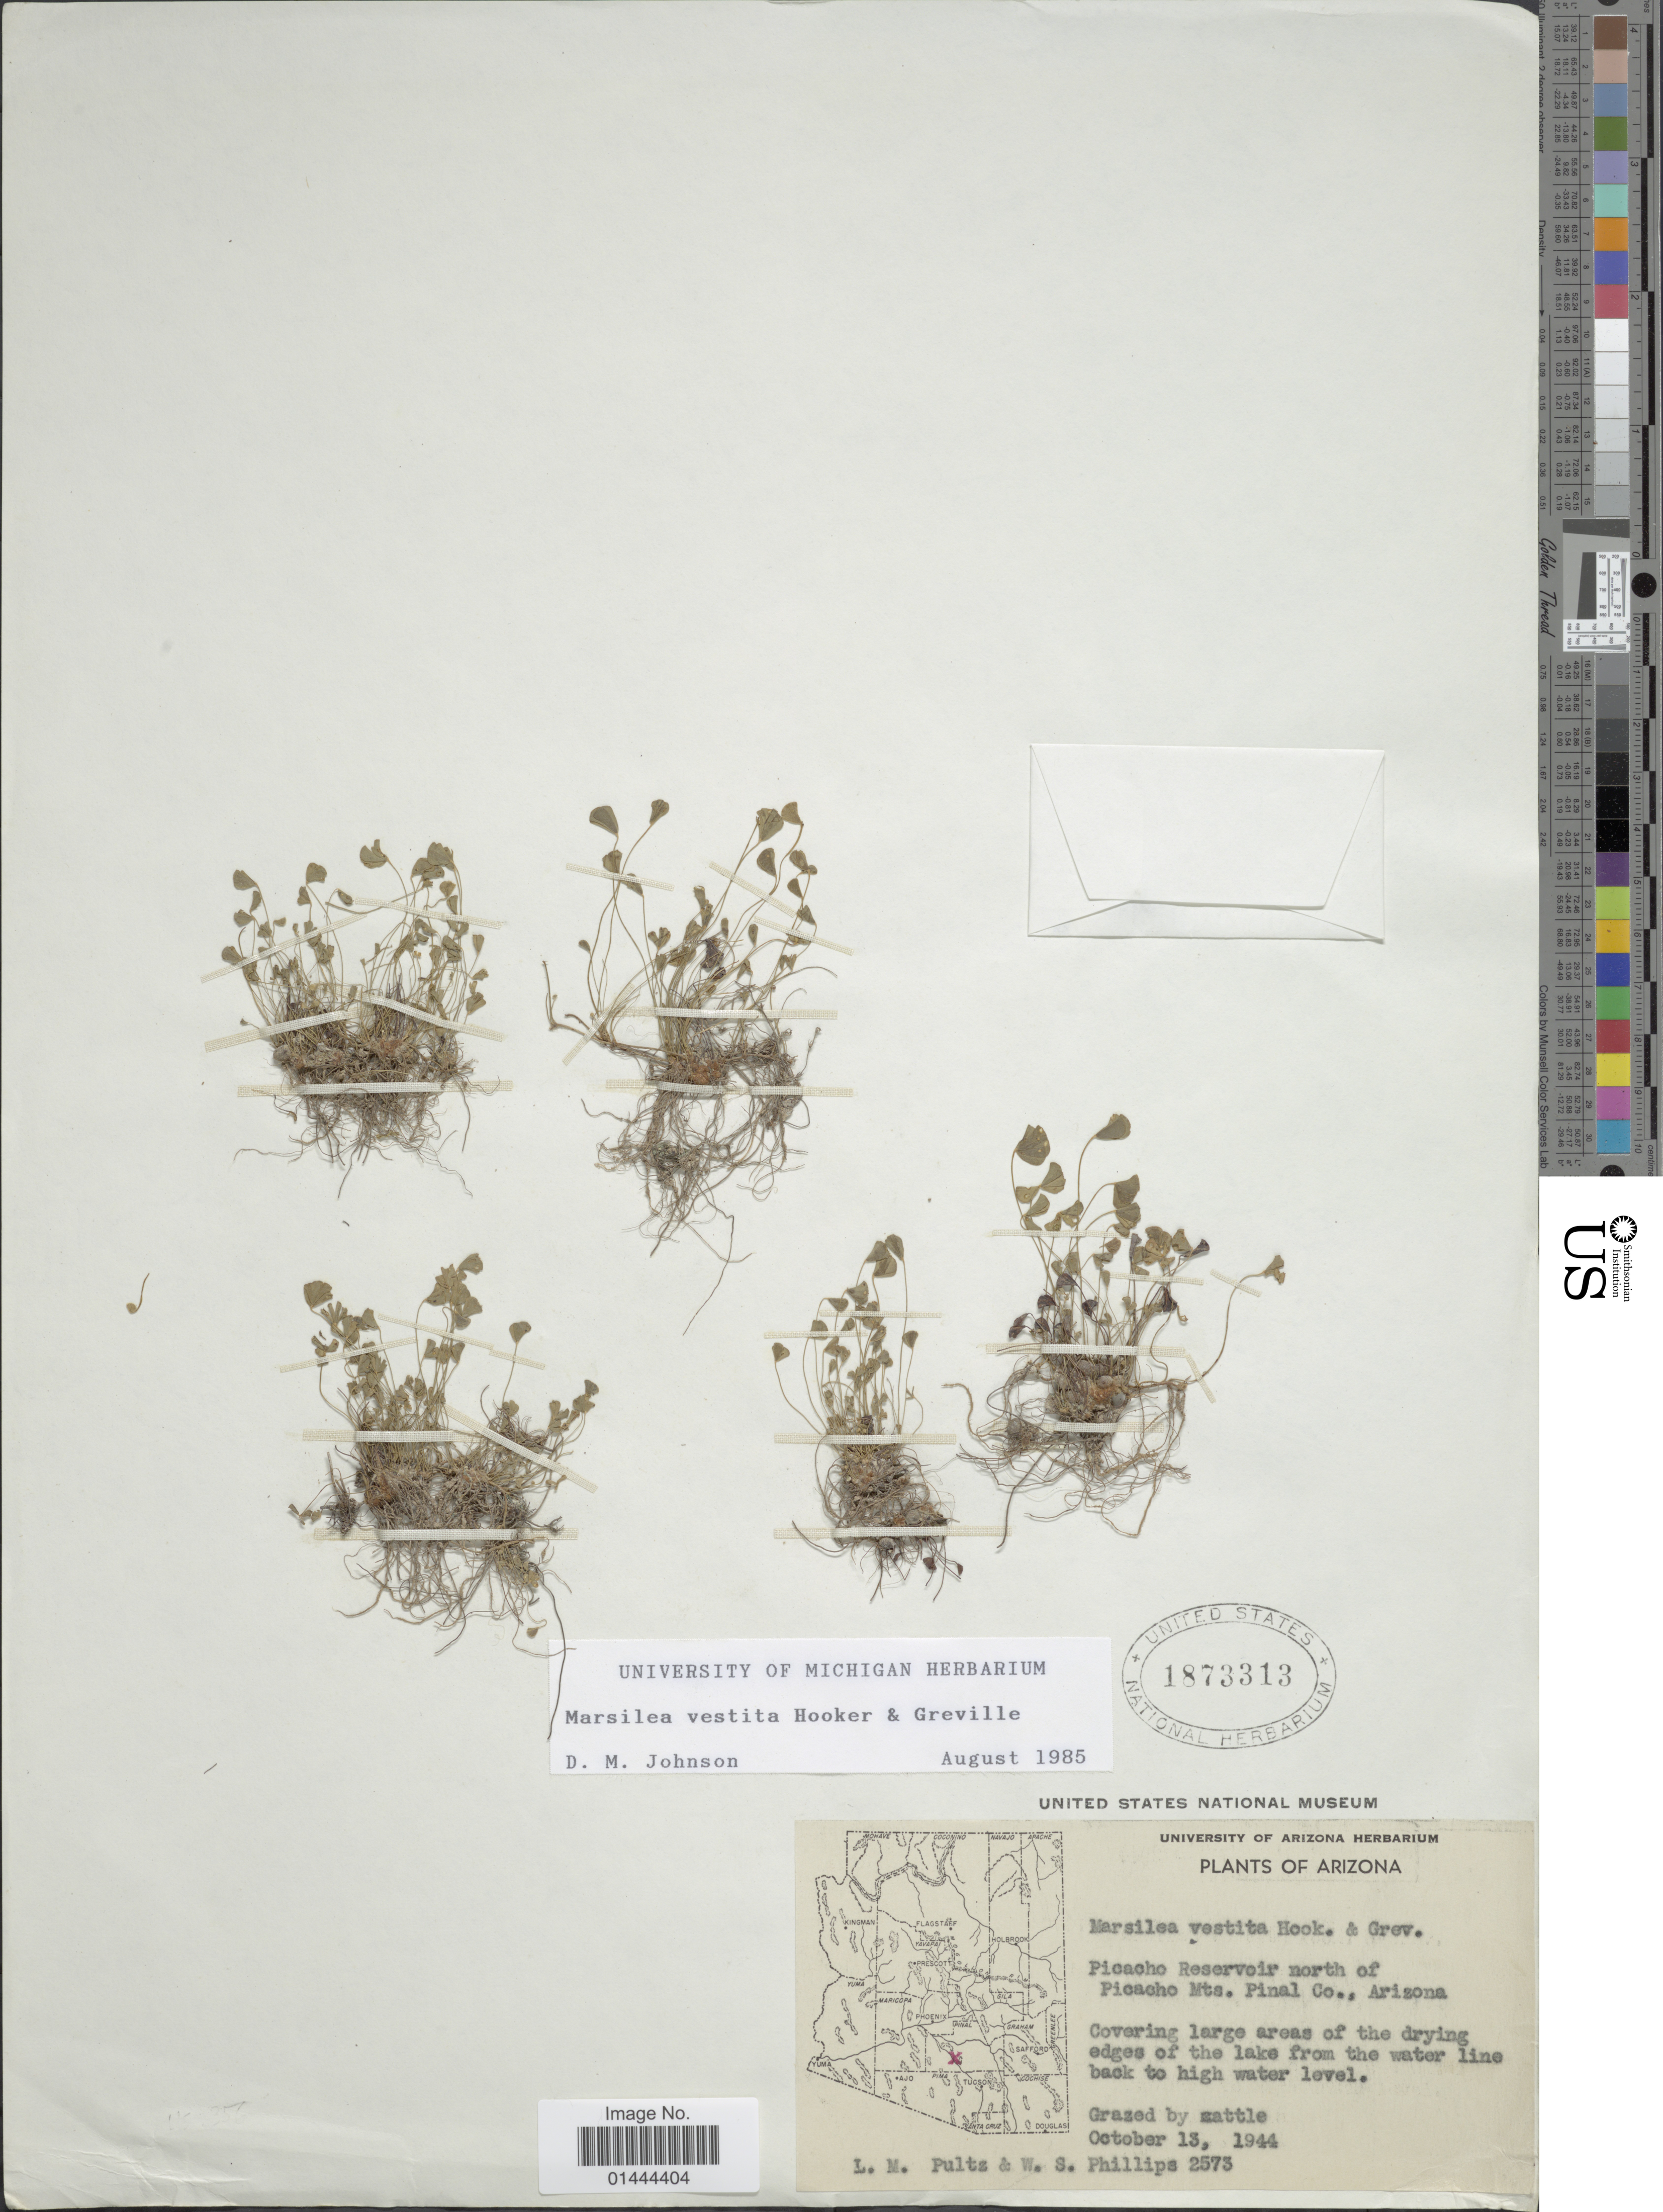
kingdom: Plantae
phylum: Tracheophyta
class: Polypodiopsida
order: Salviniales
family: Marsileaceae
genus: Marsilea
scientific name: Marsilea vestita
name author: Hook. & Grev.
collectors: L. Pultz & W. S. Phillips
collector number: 2575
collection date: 1944-10-13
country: United States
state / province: Arizona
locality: Picacho Reservoir north of Picacho Mts. Pinal Co., covering large areas of the drying edges of the lake from the water line book to high water level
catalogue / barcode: US 1873313